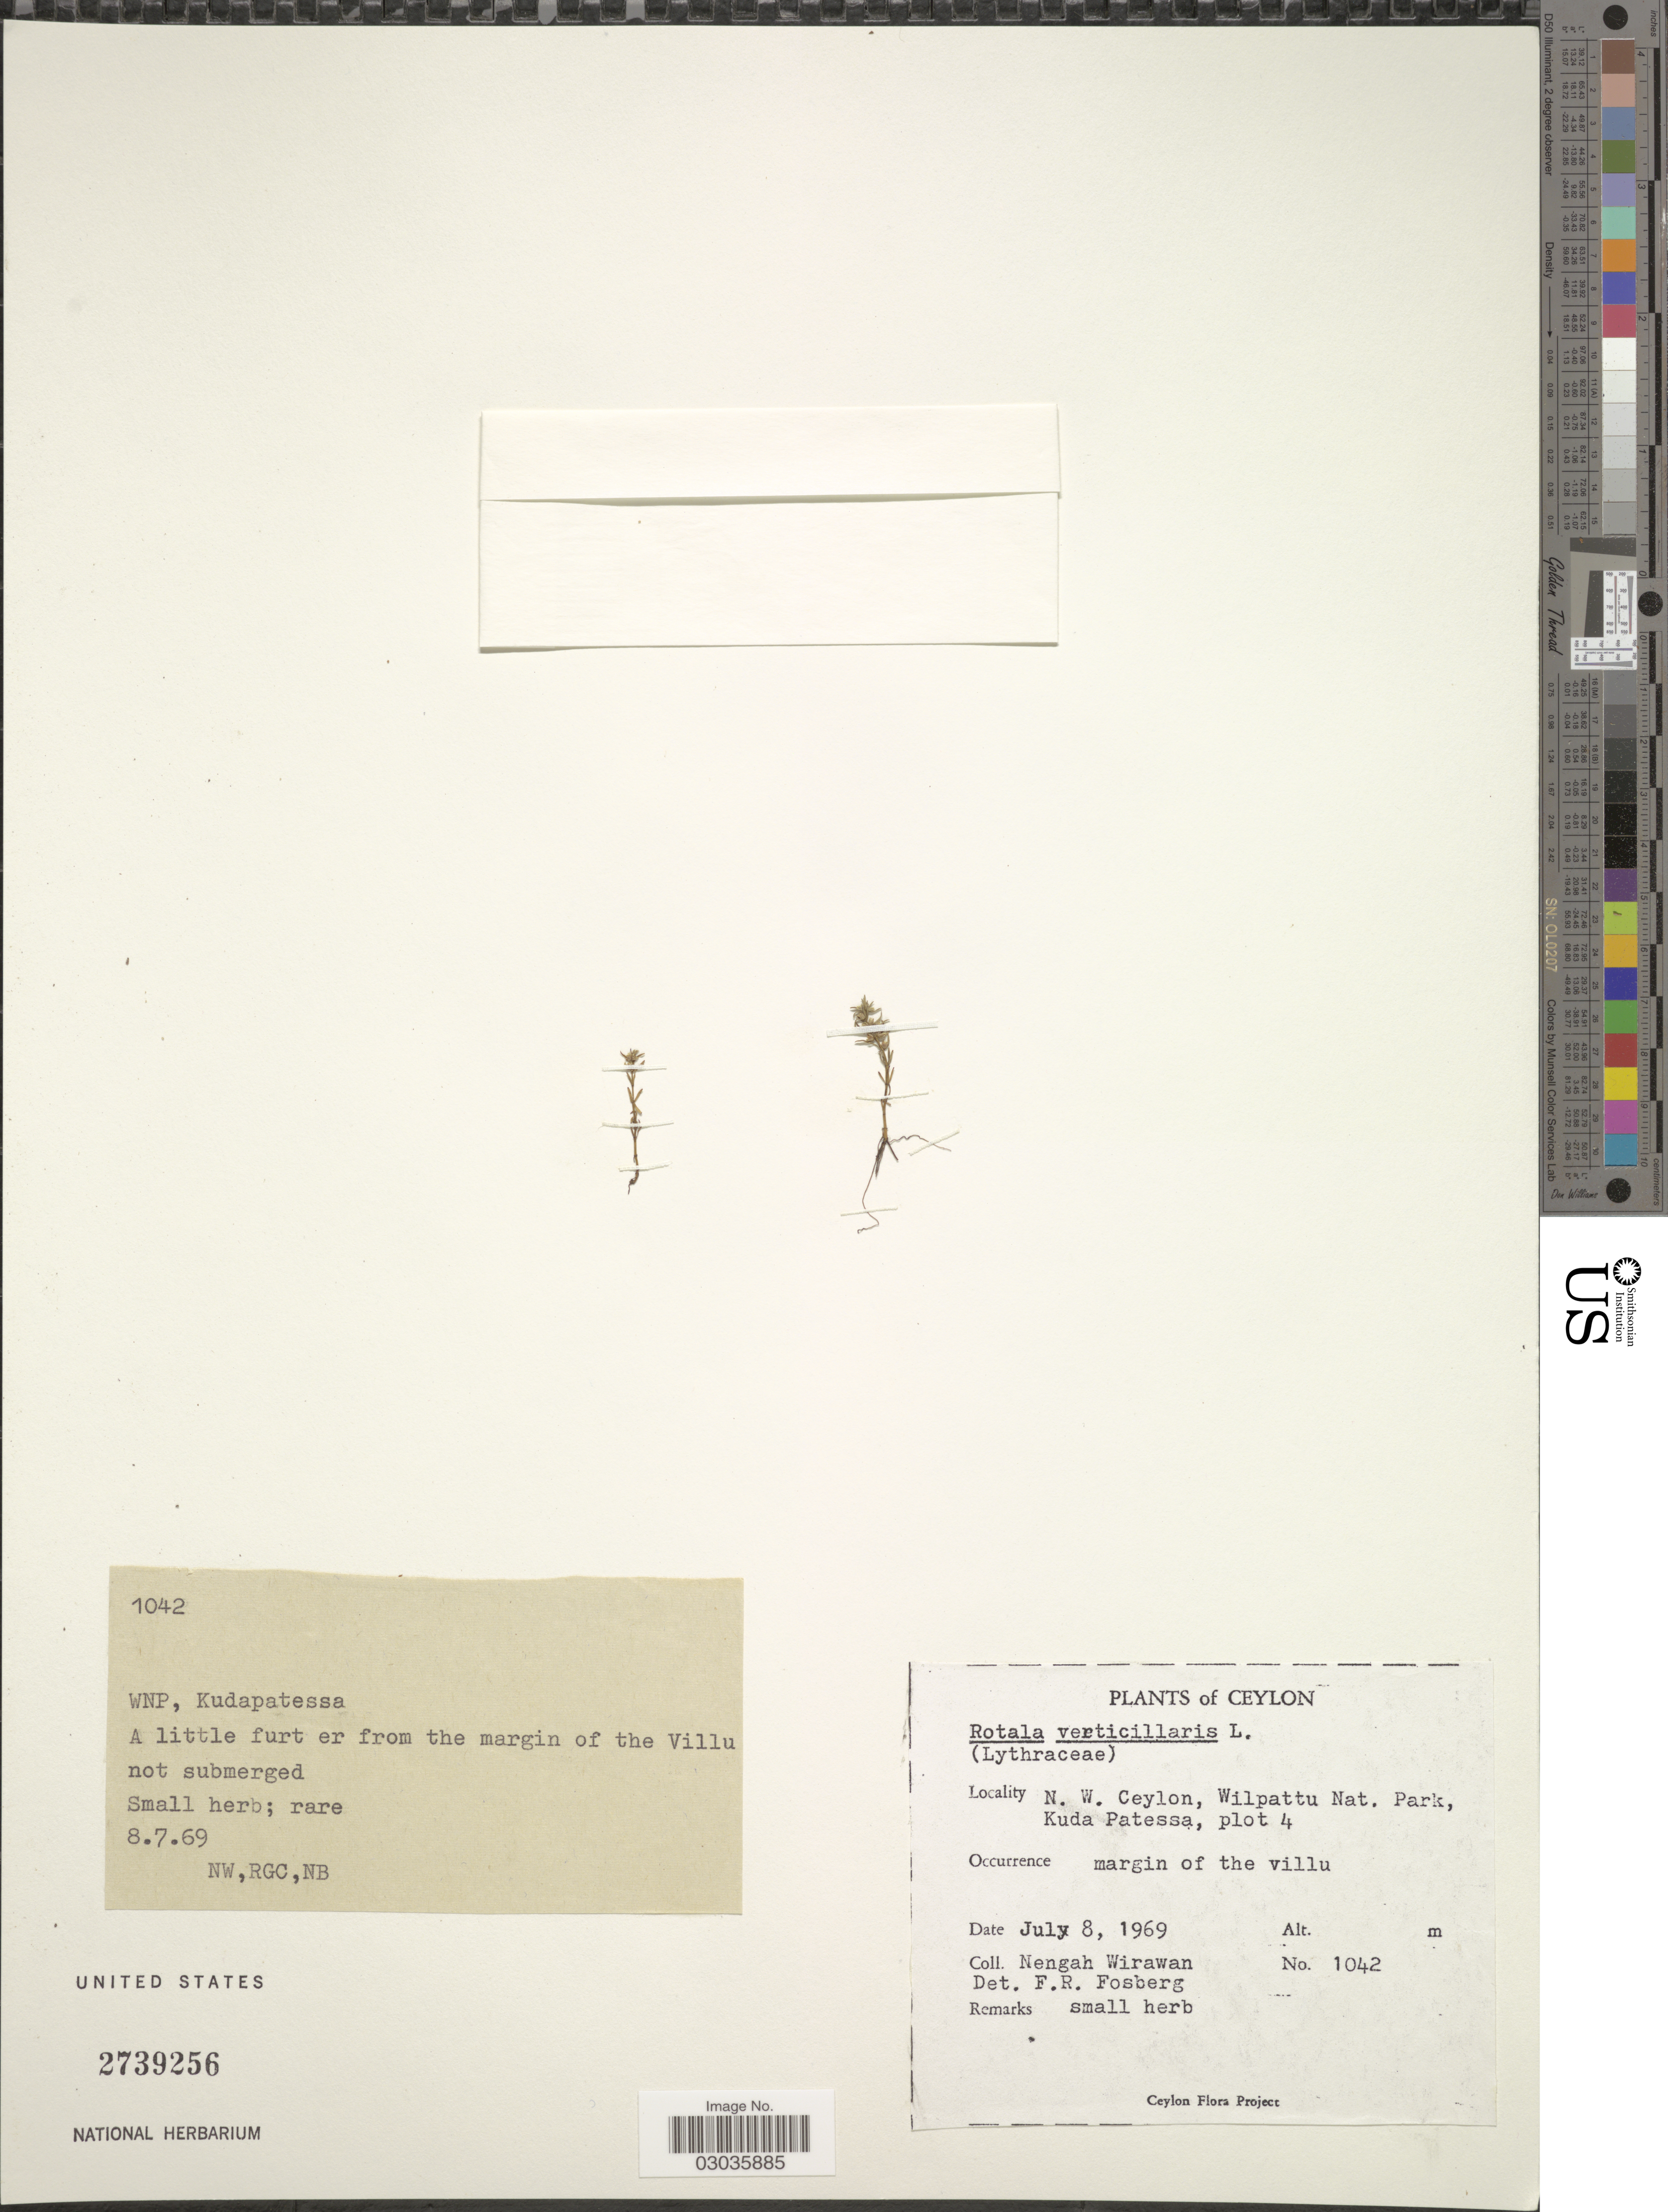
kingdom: Plantae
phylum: Tracheophyta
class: Magnoliopsida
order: Myrtales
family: Lythraceae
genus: Rotala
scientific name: Rotala verticillaris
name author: L.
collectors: N. Wirawan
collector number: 1042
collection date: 1969-07-08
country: Sri Lanka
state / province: North Western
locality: Ceylon. N. W. Ceylon, Wilpattu Nat. Park, Kuda Patessa, plot 4. Margin of the villu.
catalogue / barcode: US 2739256